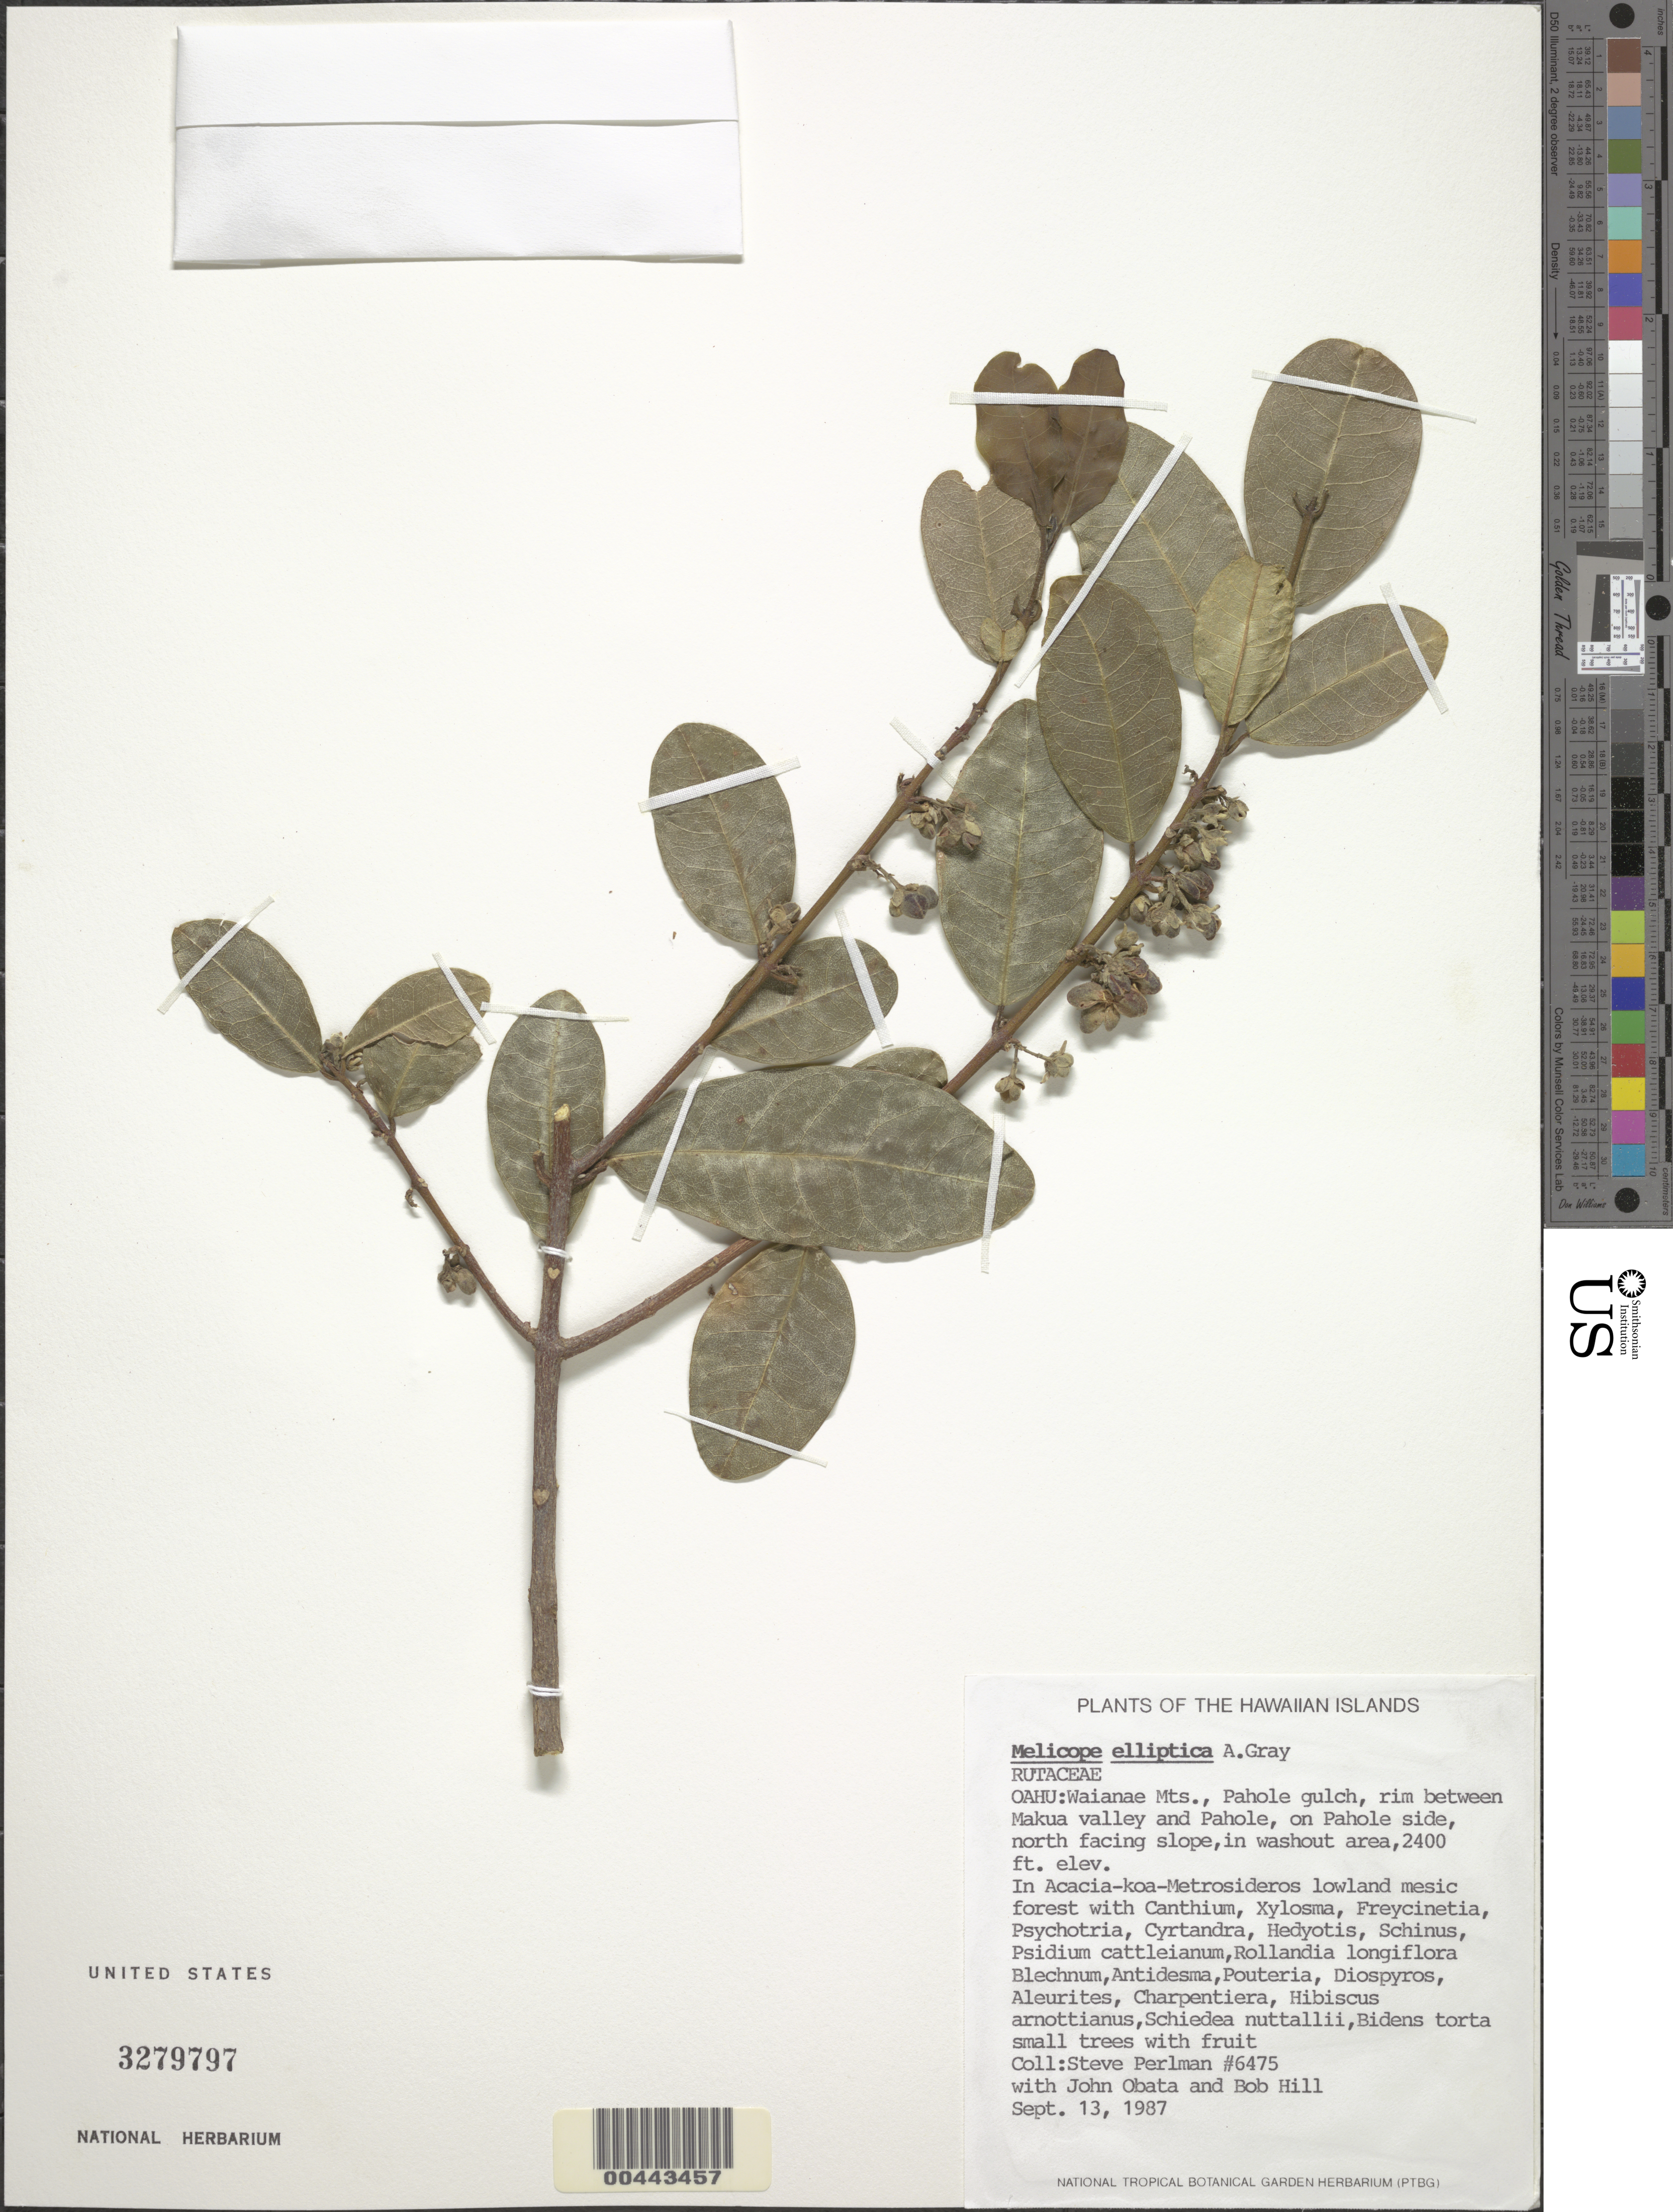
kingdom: Plantae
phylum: Tracheophyta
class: Magnoliopsida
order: Sapindales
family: Rutaceae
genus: Melicope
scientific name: Melicope elliptica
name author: A. Gray in Wilkes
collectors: S. P. Perlman, J. Obata & B. Hill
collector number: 6475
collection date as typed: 13 Sep 1987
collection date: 1987-09-13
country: United States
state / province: Hawaii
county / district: Honolulu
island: Oahu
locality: Waianae Mts., Pahole gulch, rim between Makua Valley and Pahole, on Pahole side, N facing slope, in washout area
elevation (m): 732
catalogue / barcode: US 3279797